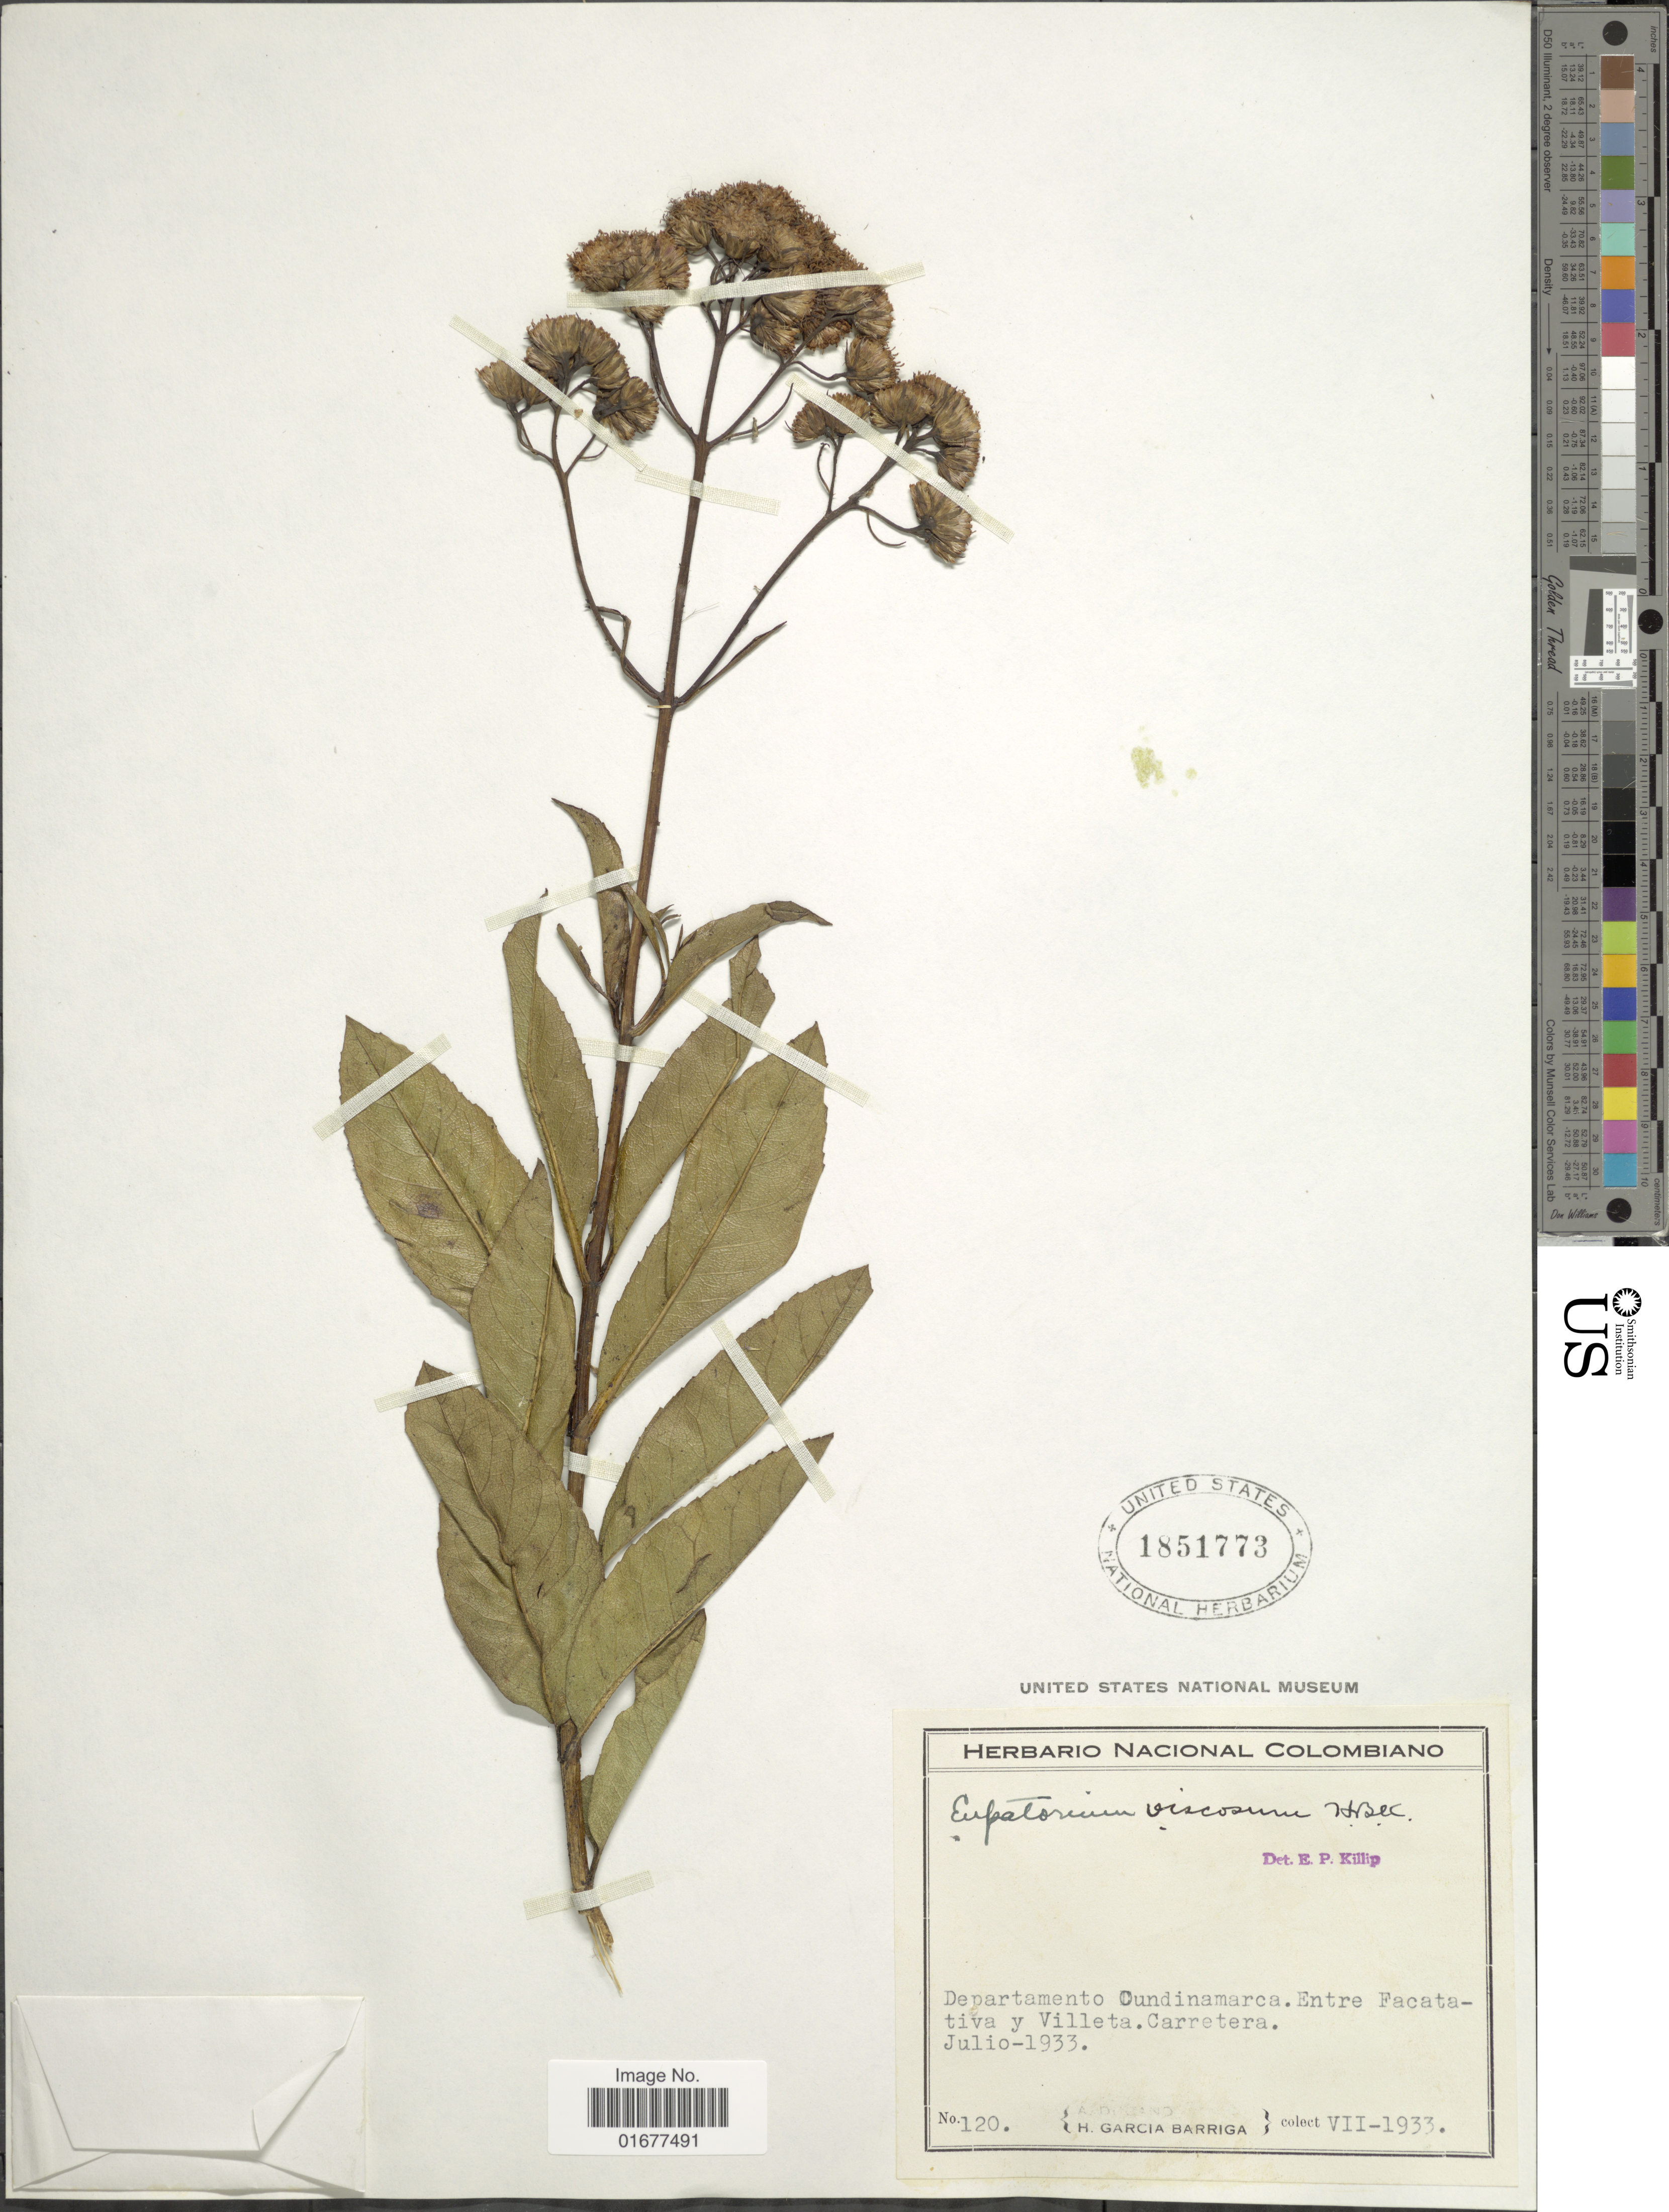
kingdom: Plantae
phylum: Tracheophyta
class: Magnoliopsida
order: Asterales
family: Asteraceae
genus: Ageratina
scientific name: Ageratina latipes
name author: (Benth.) R.M. King & H. Rob.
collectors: H. García Barriga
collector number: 120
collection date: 1933-08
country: Colombia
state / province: Cundinamarca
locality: Entre Facatativa y Villeta, Carretera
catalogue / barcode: US 1851773